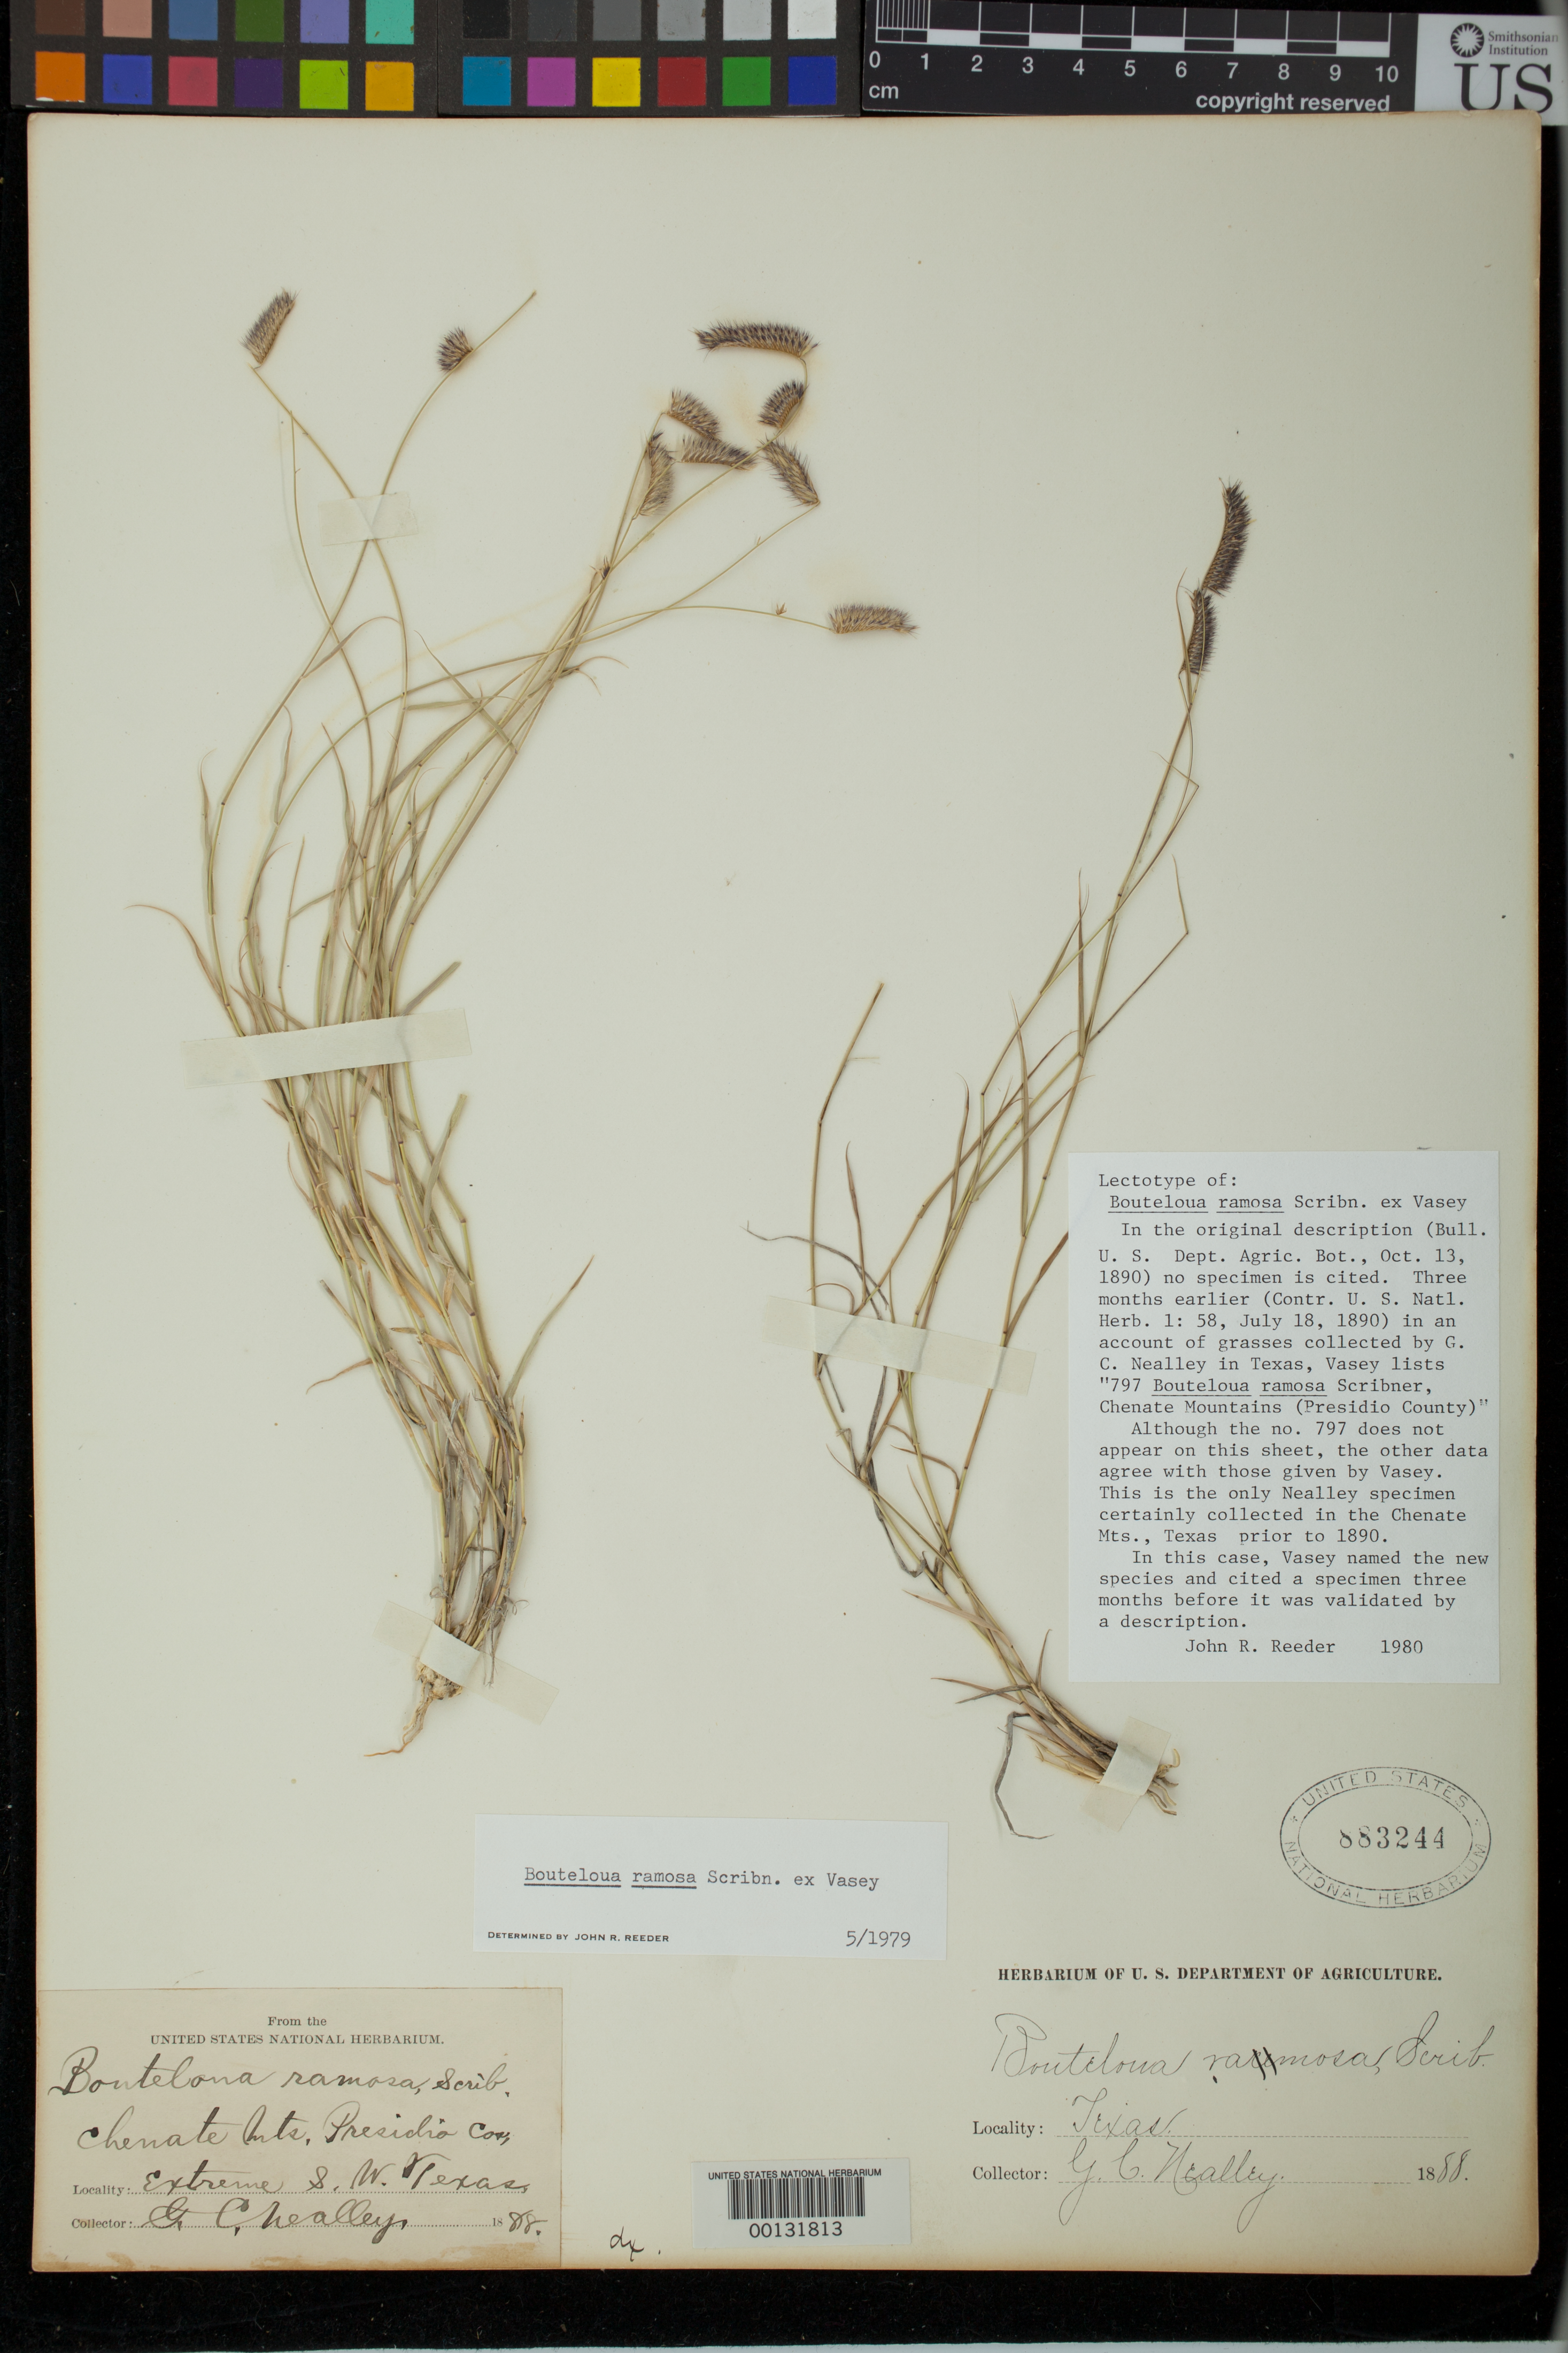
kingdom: Plantae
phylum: Tracheophyta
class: Liliopsida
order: Poales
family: Poaceae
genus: Bouteloua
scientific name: Bouteloua ramosa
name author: Scribn. ex Vasey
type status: Lectotype; Neotype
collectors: G. C. Nealley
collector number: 797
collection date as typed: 1888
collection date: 1888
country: United States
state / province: Texas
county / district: Presidio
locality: Chenate [Chinati] Mts., SW Texas.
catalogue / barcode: US 883244